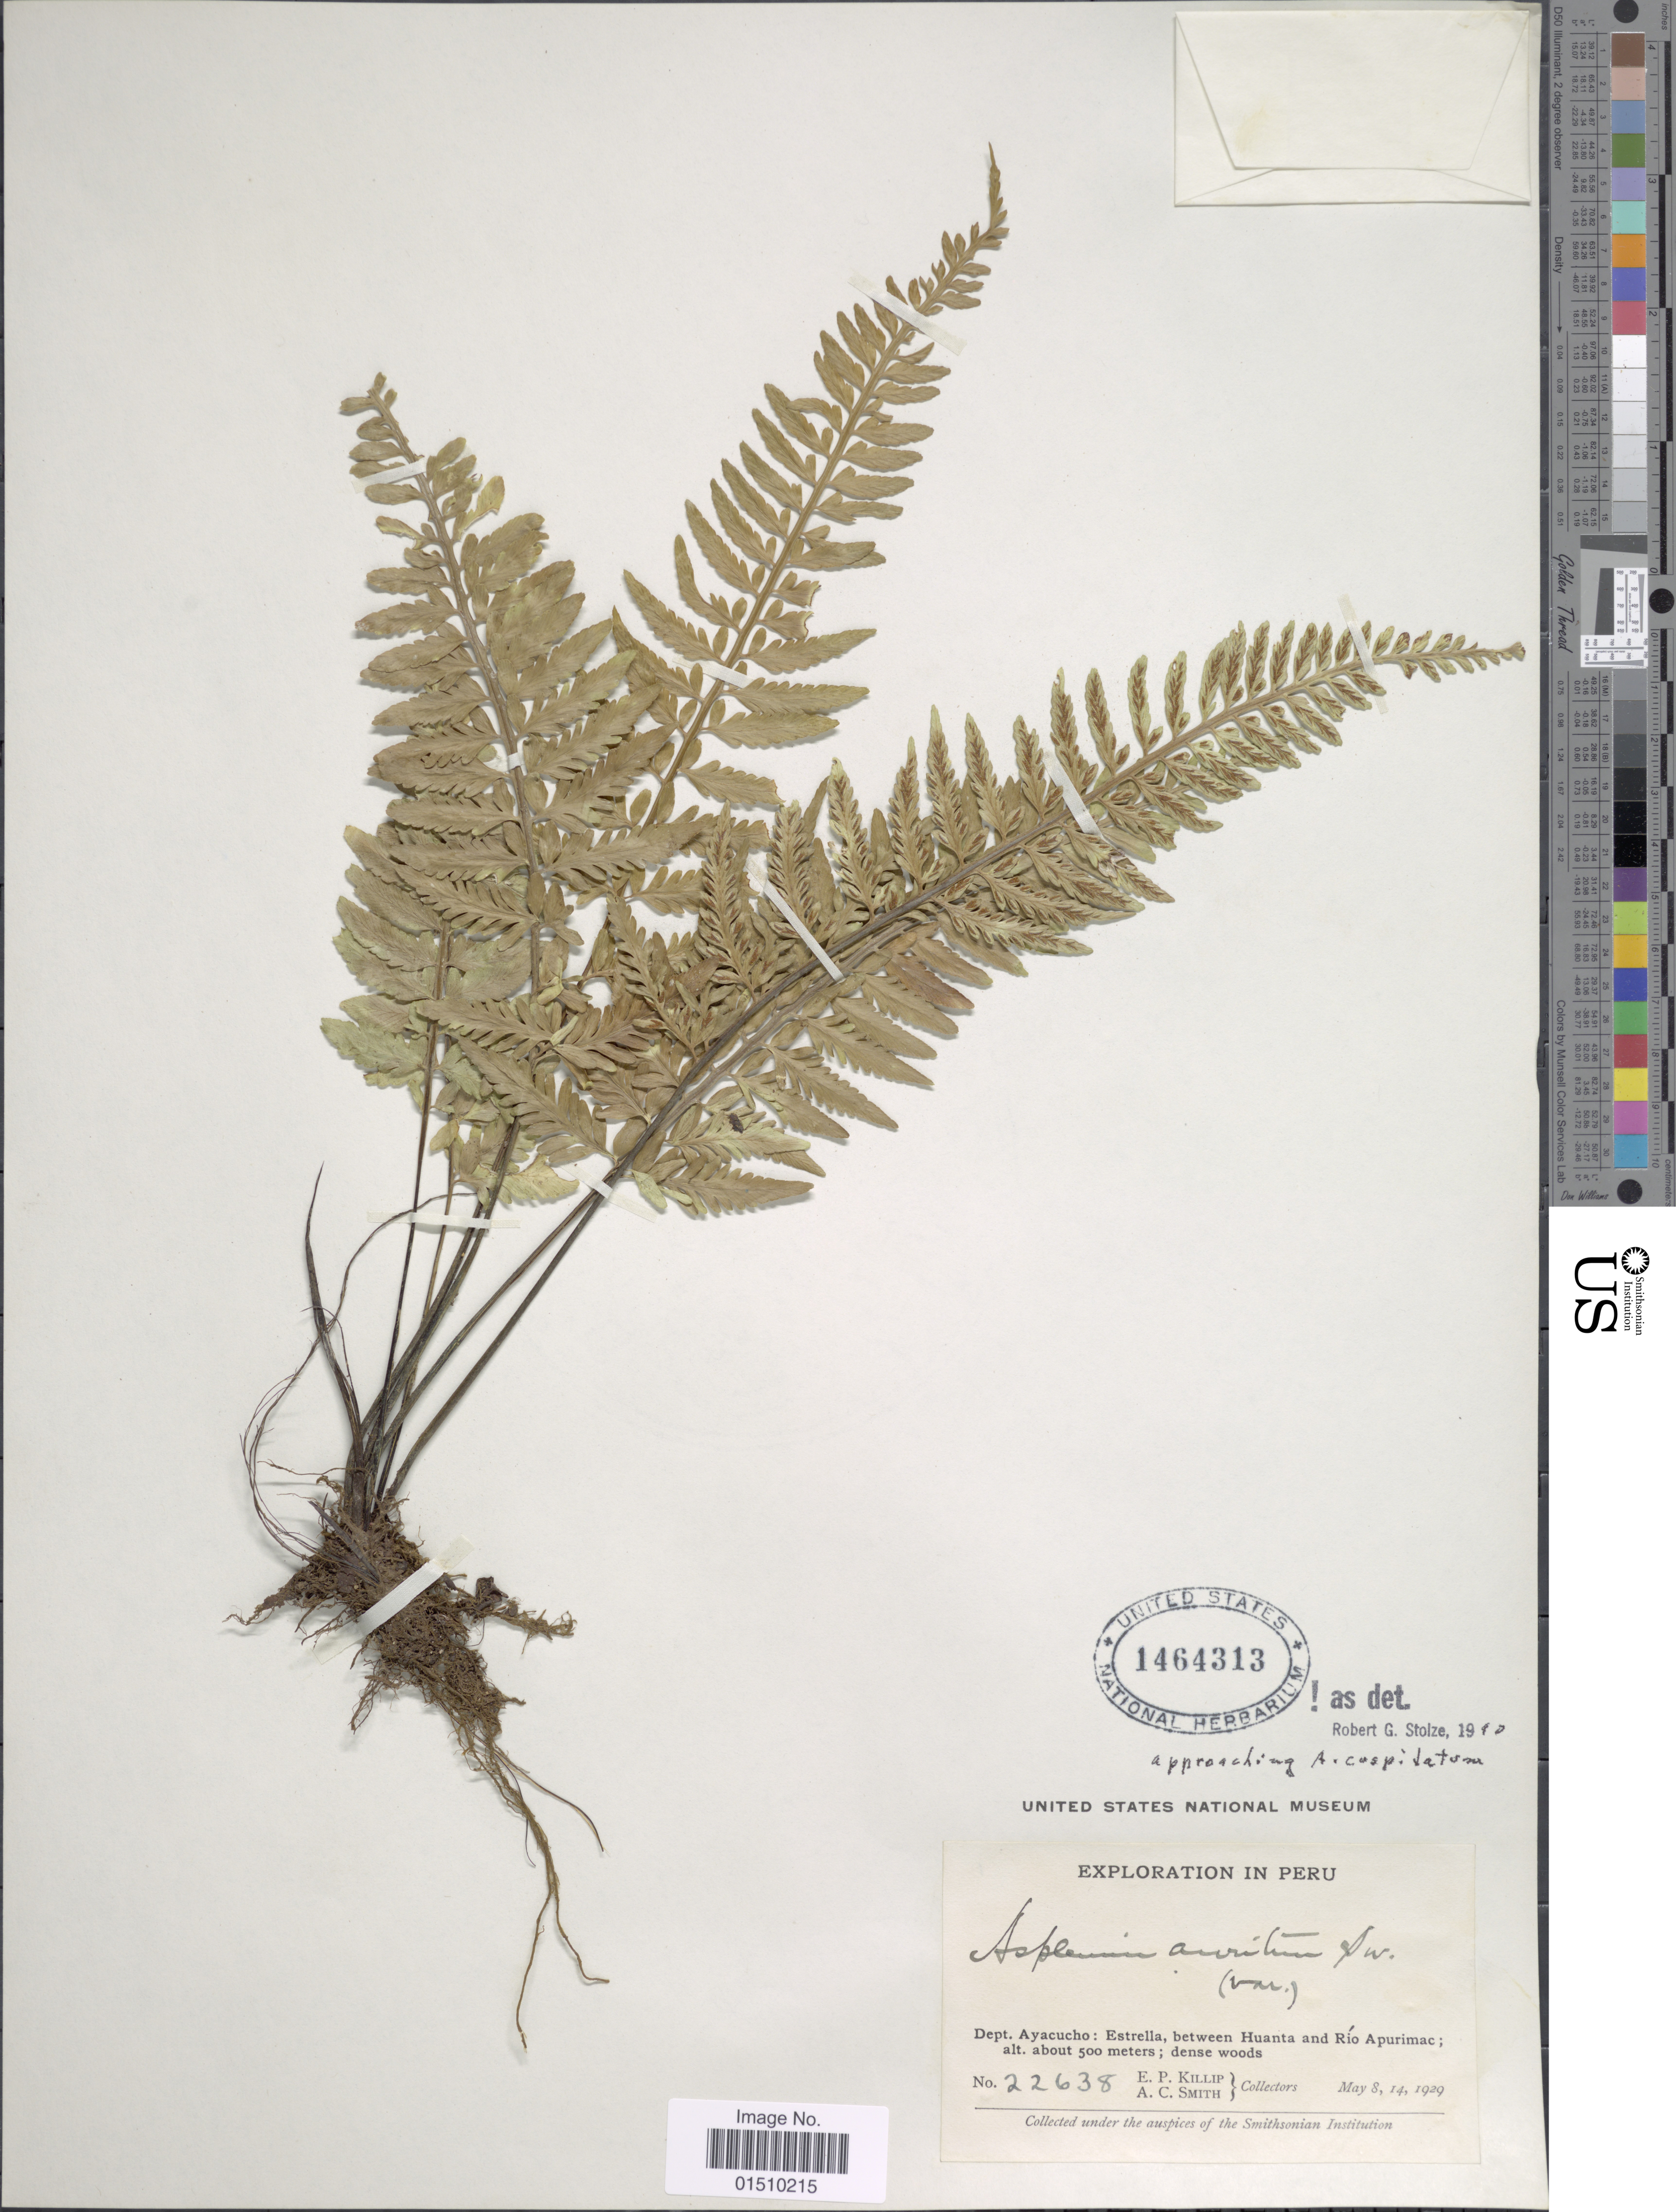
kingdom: Plantae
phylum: Tracheophyta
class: Polypodiopsida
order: Polypodiales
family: Aspleniaceae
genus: Asplenium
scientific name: Asplenium auritum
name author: Sw.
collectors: E. P. Killip & A. C. Smith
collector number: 22638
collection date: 1929-05-08/1929-05-14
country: Peru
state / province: Ayacucho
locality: Peru, Dept. Ayacucho: Estrella, between Huanta and Rio Apurimac.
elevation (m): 500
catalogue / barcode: US 1464313